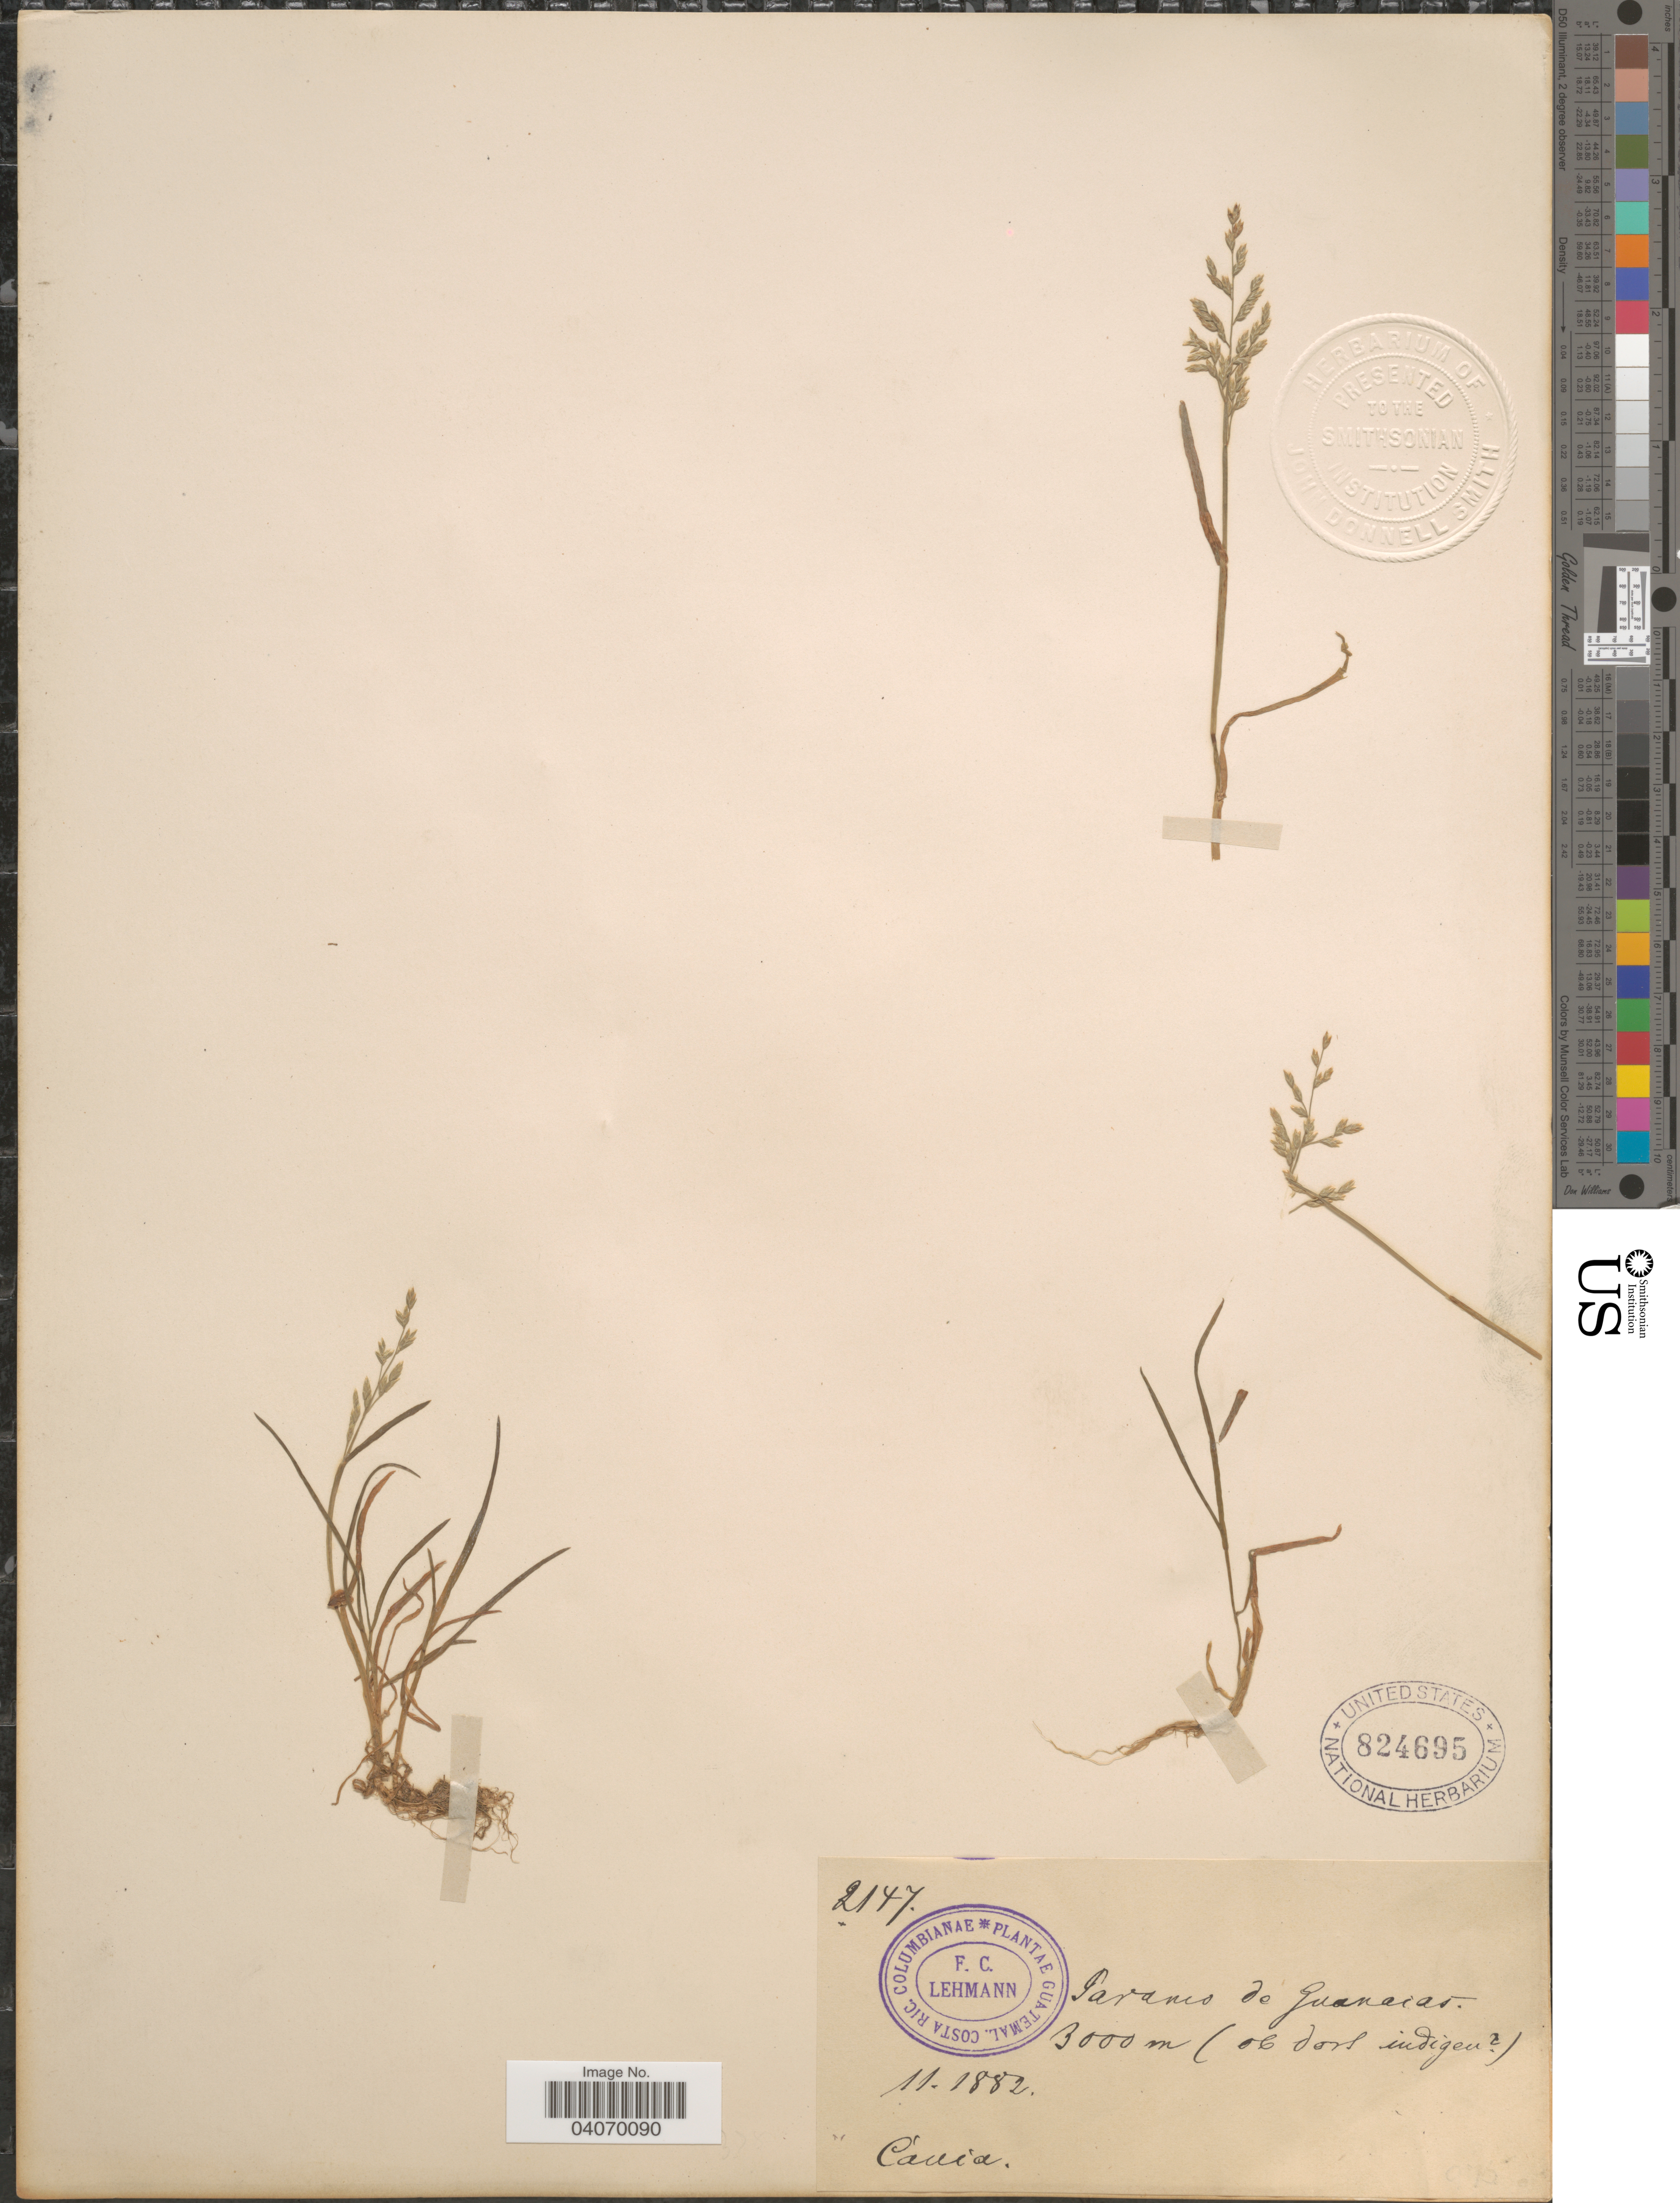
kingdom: Plantae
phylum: Tracheophyta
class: Liliopsida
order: Poales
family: Poaceae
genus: Poa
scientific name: Poa annua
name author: L.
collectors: F. C. Lehmann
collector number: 2147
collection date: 1882-11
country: Colombia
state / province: Cauca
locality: Paramo de Guanacas.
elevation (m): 3000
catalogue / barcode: US 824695